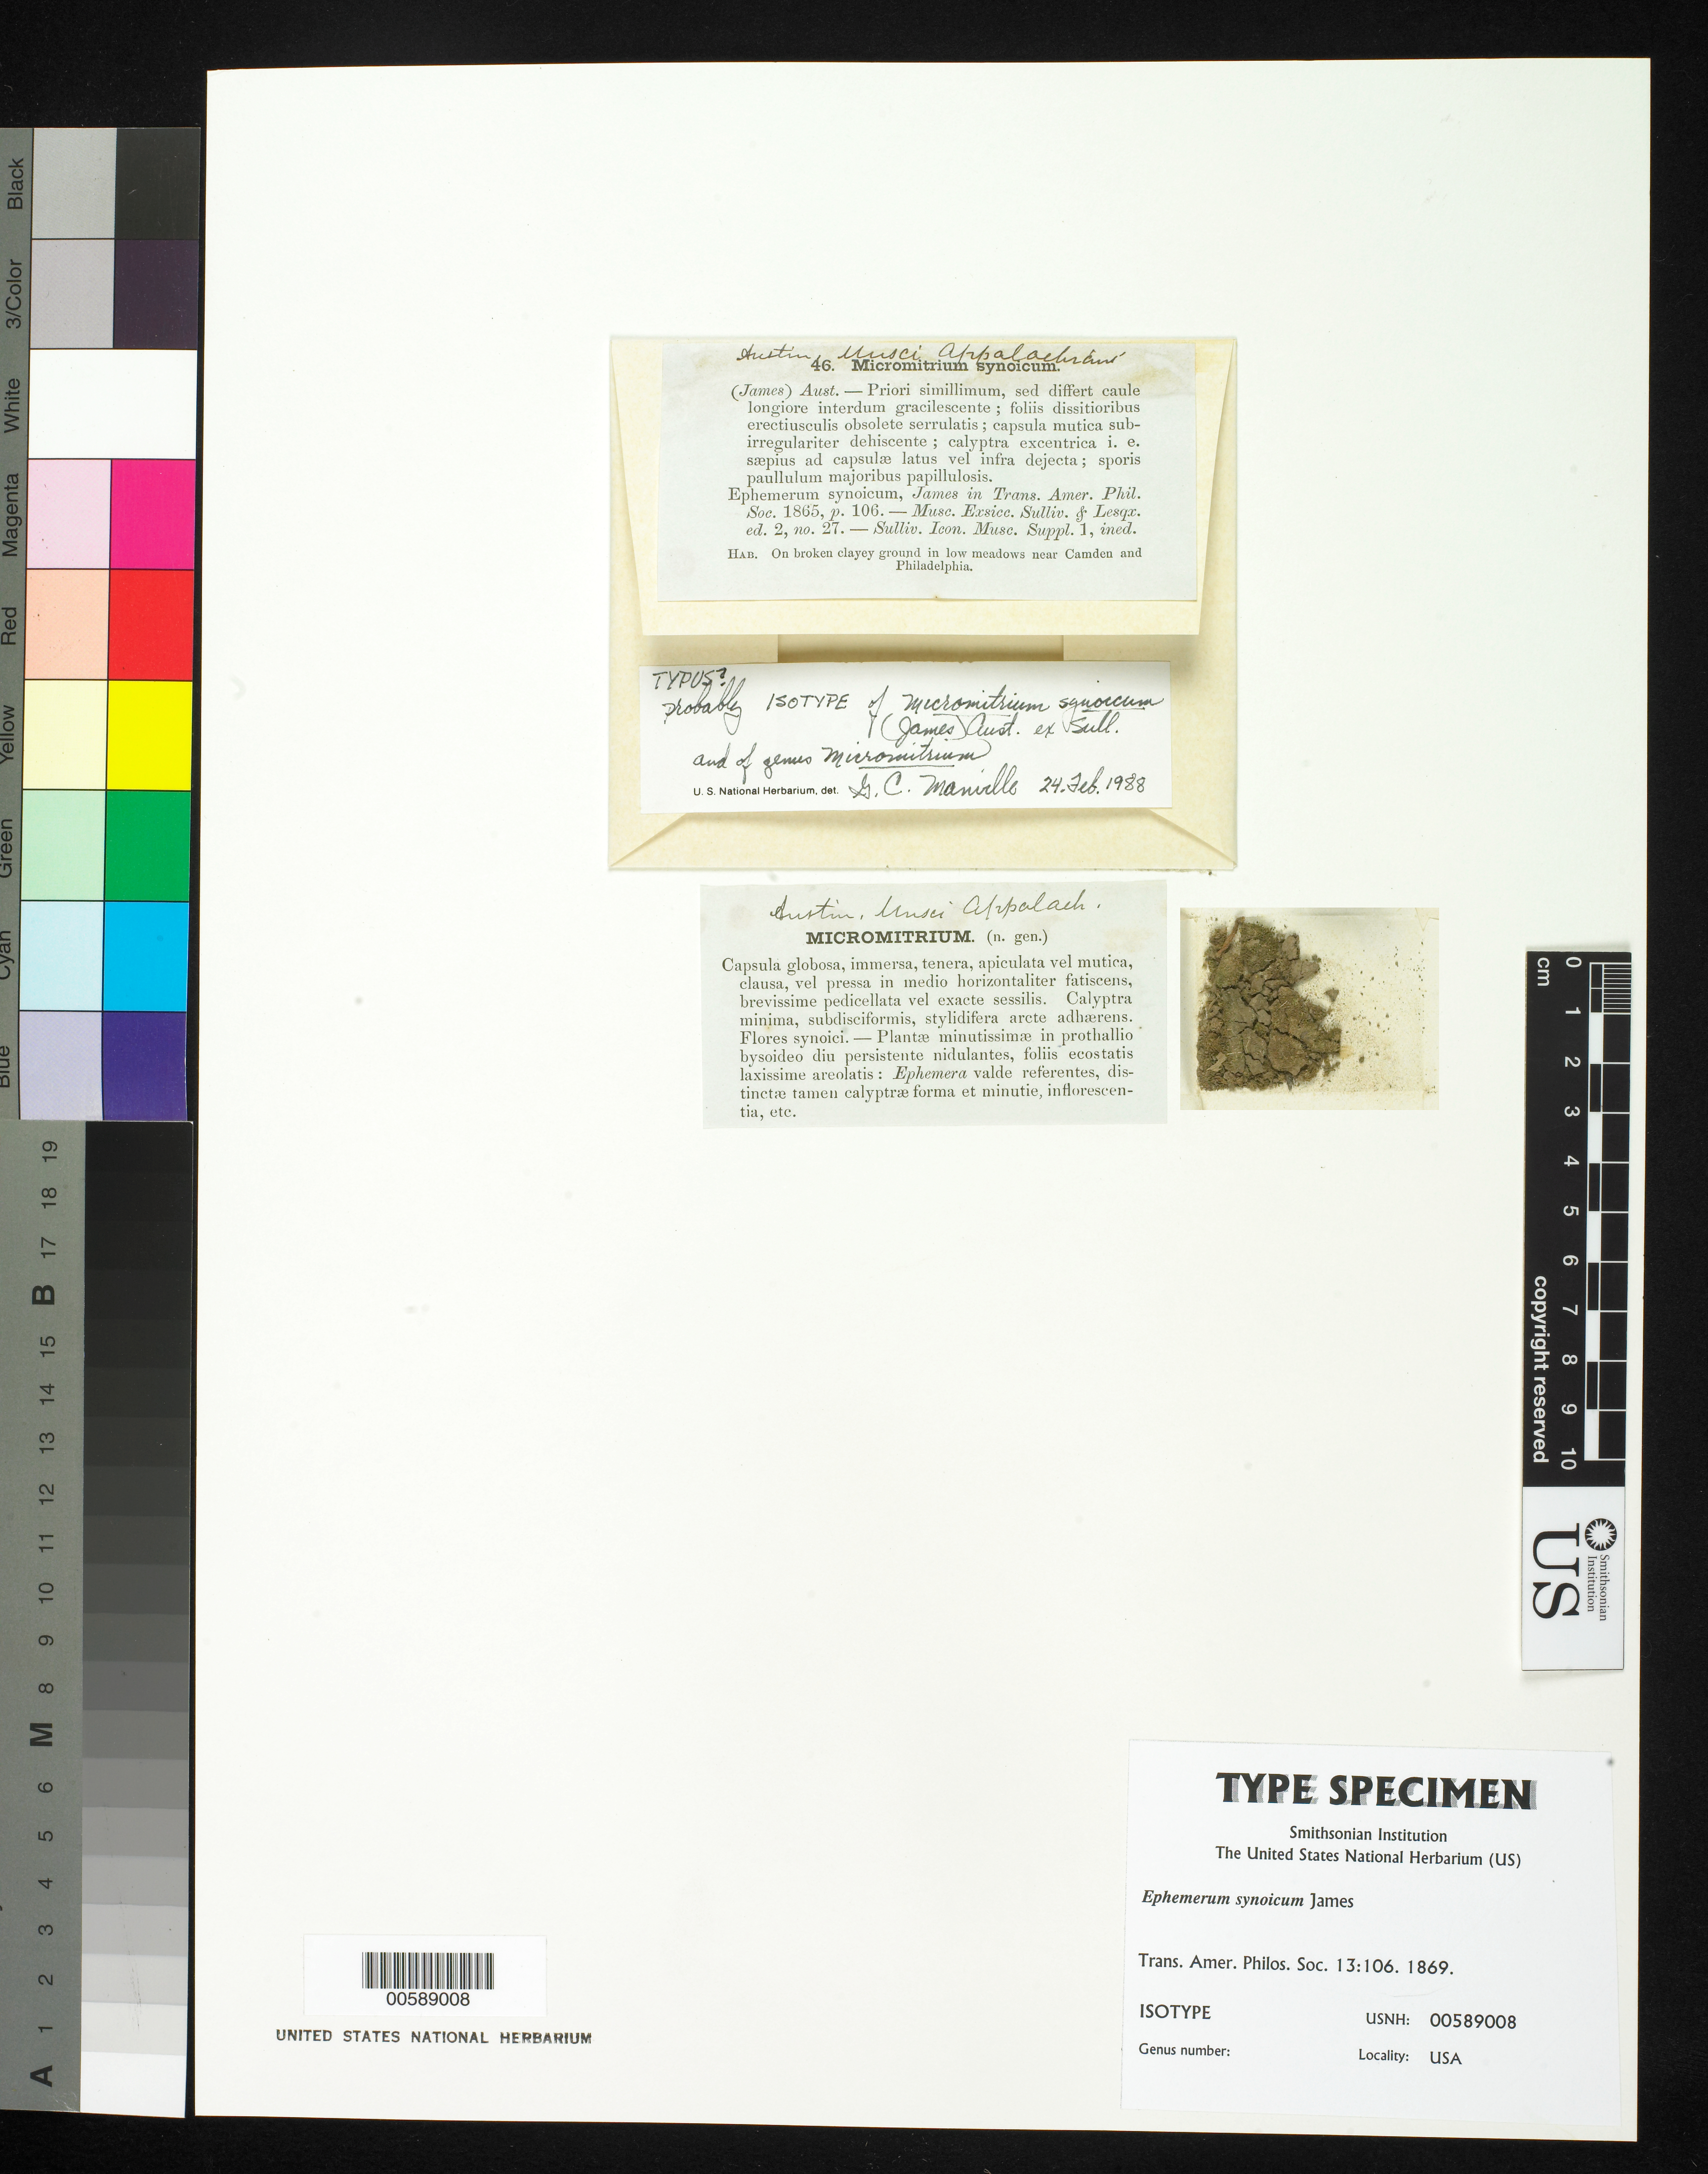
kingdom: Plantae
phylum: Bryophyta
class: Bryopsida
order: Pottiales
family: Ephemeraceae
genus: Ephemerum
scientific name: Ephemerum synoicum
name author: James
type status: Isotype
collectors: T. P. James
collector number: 46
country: United States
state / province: New Jersey / Pennsylvania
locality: Low meadows near Camden & Philadelphia.